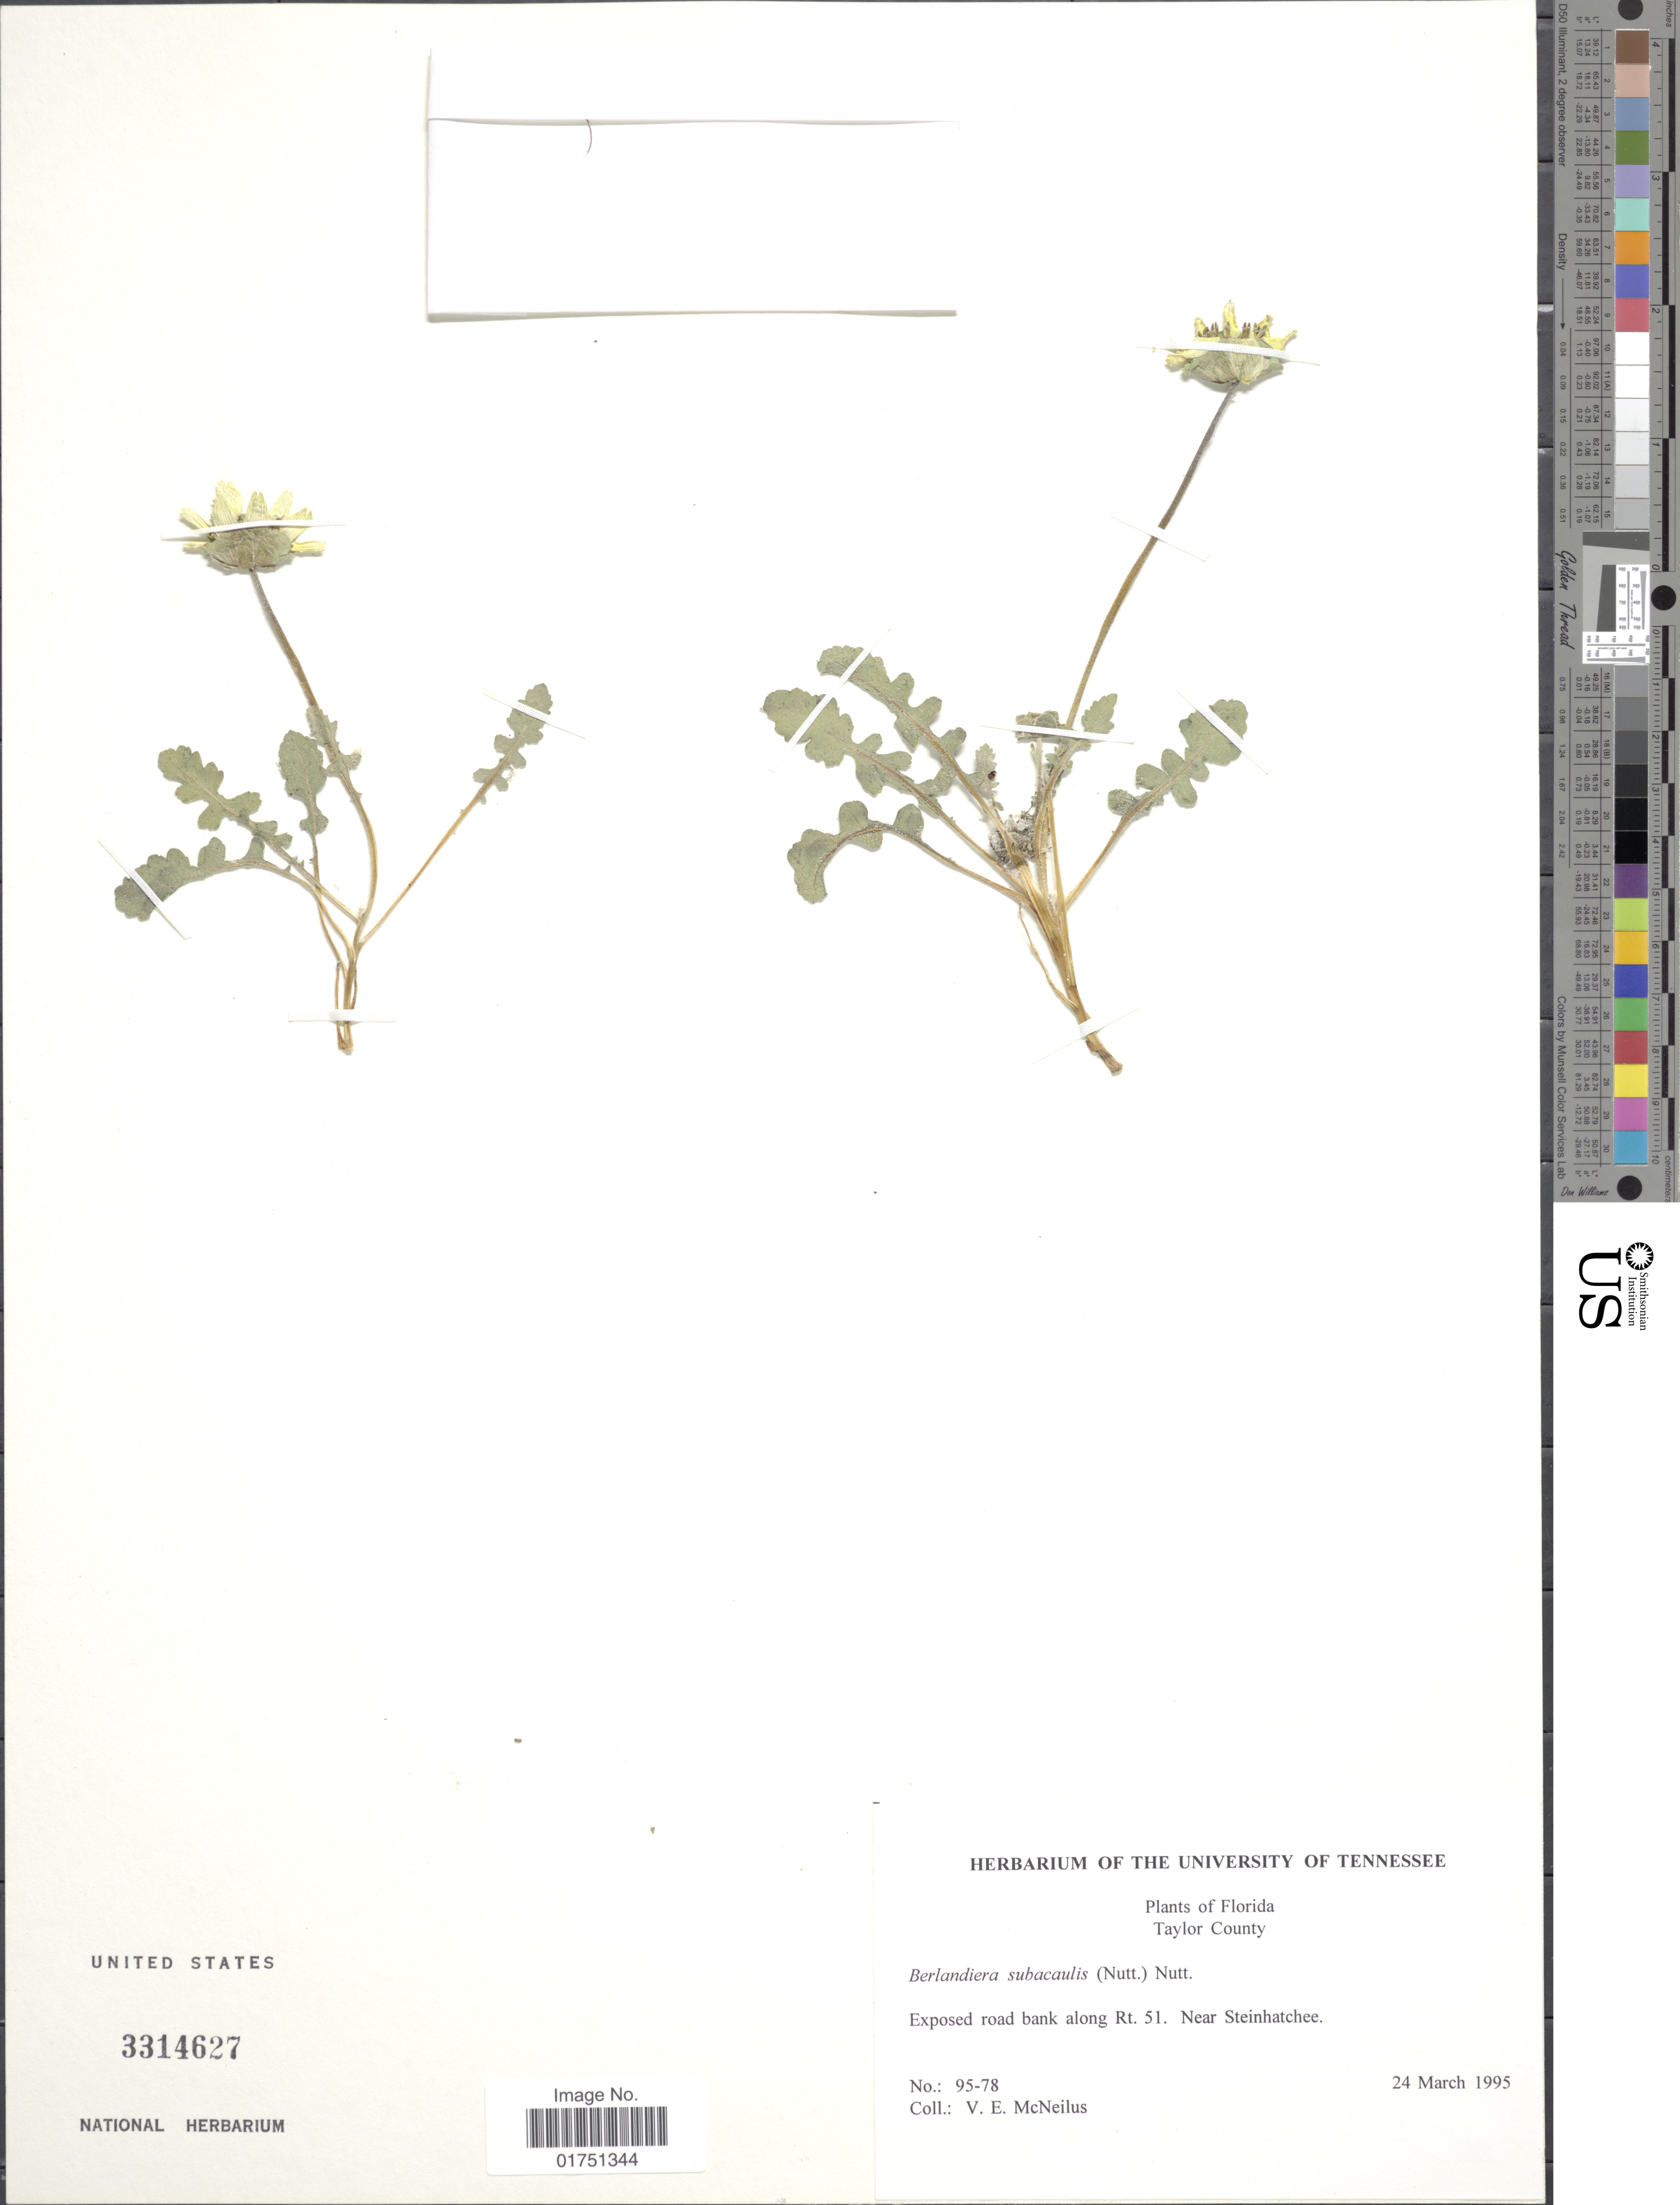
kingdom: Plantae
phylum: Tracheophyta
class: Magnoliopsida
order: Asterales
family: Asteraceae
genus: Berlandiera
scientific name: Berlandiera subacaulis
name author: Nutt.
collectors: V. Mcneilus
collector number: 95-78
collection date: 1995-03-24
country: United States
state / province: Florida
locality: Taylor County. Exposed road bank along Rt. 51. Near Steinhatchee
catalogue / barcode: US 3314627